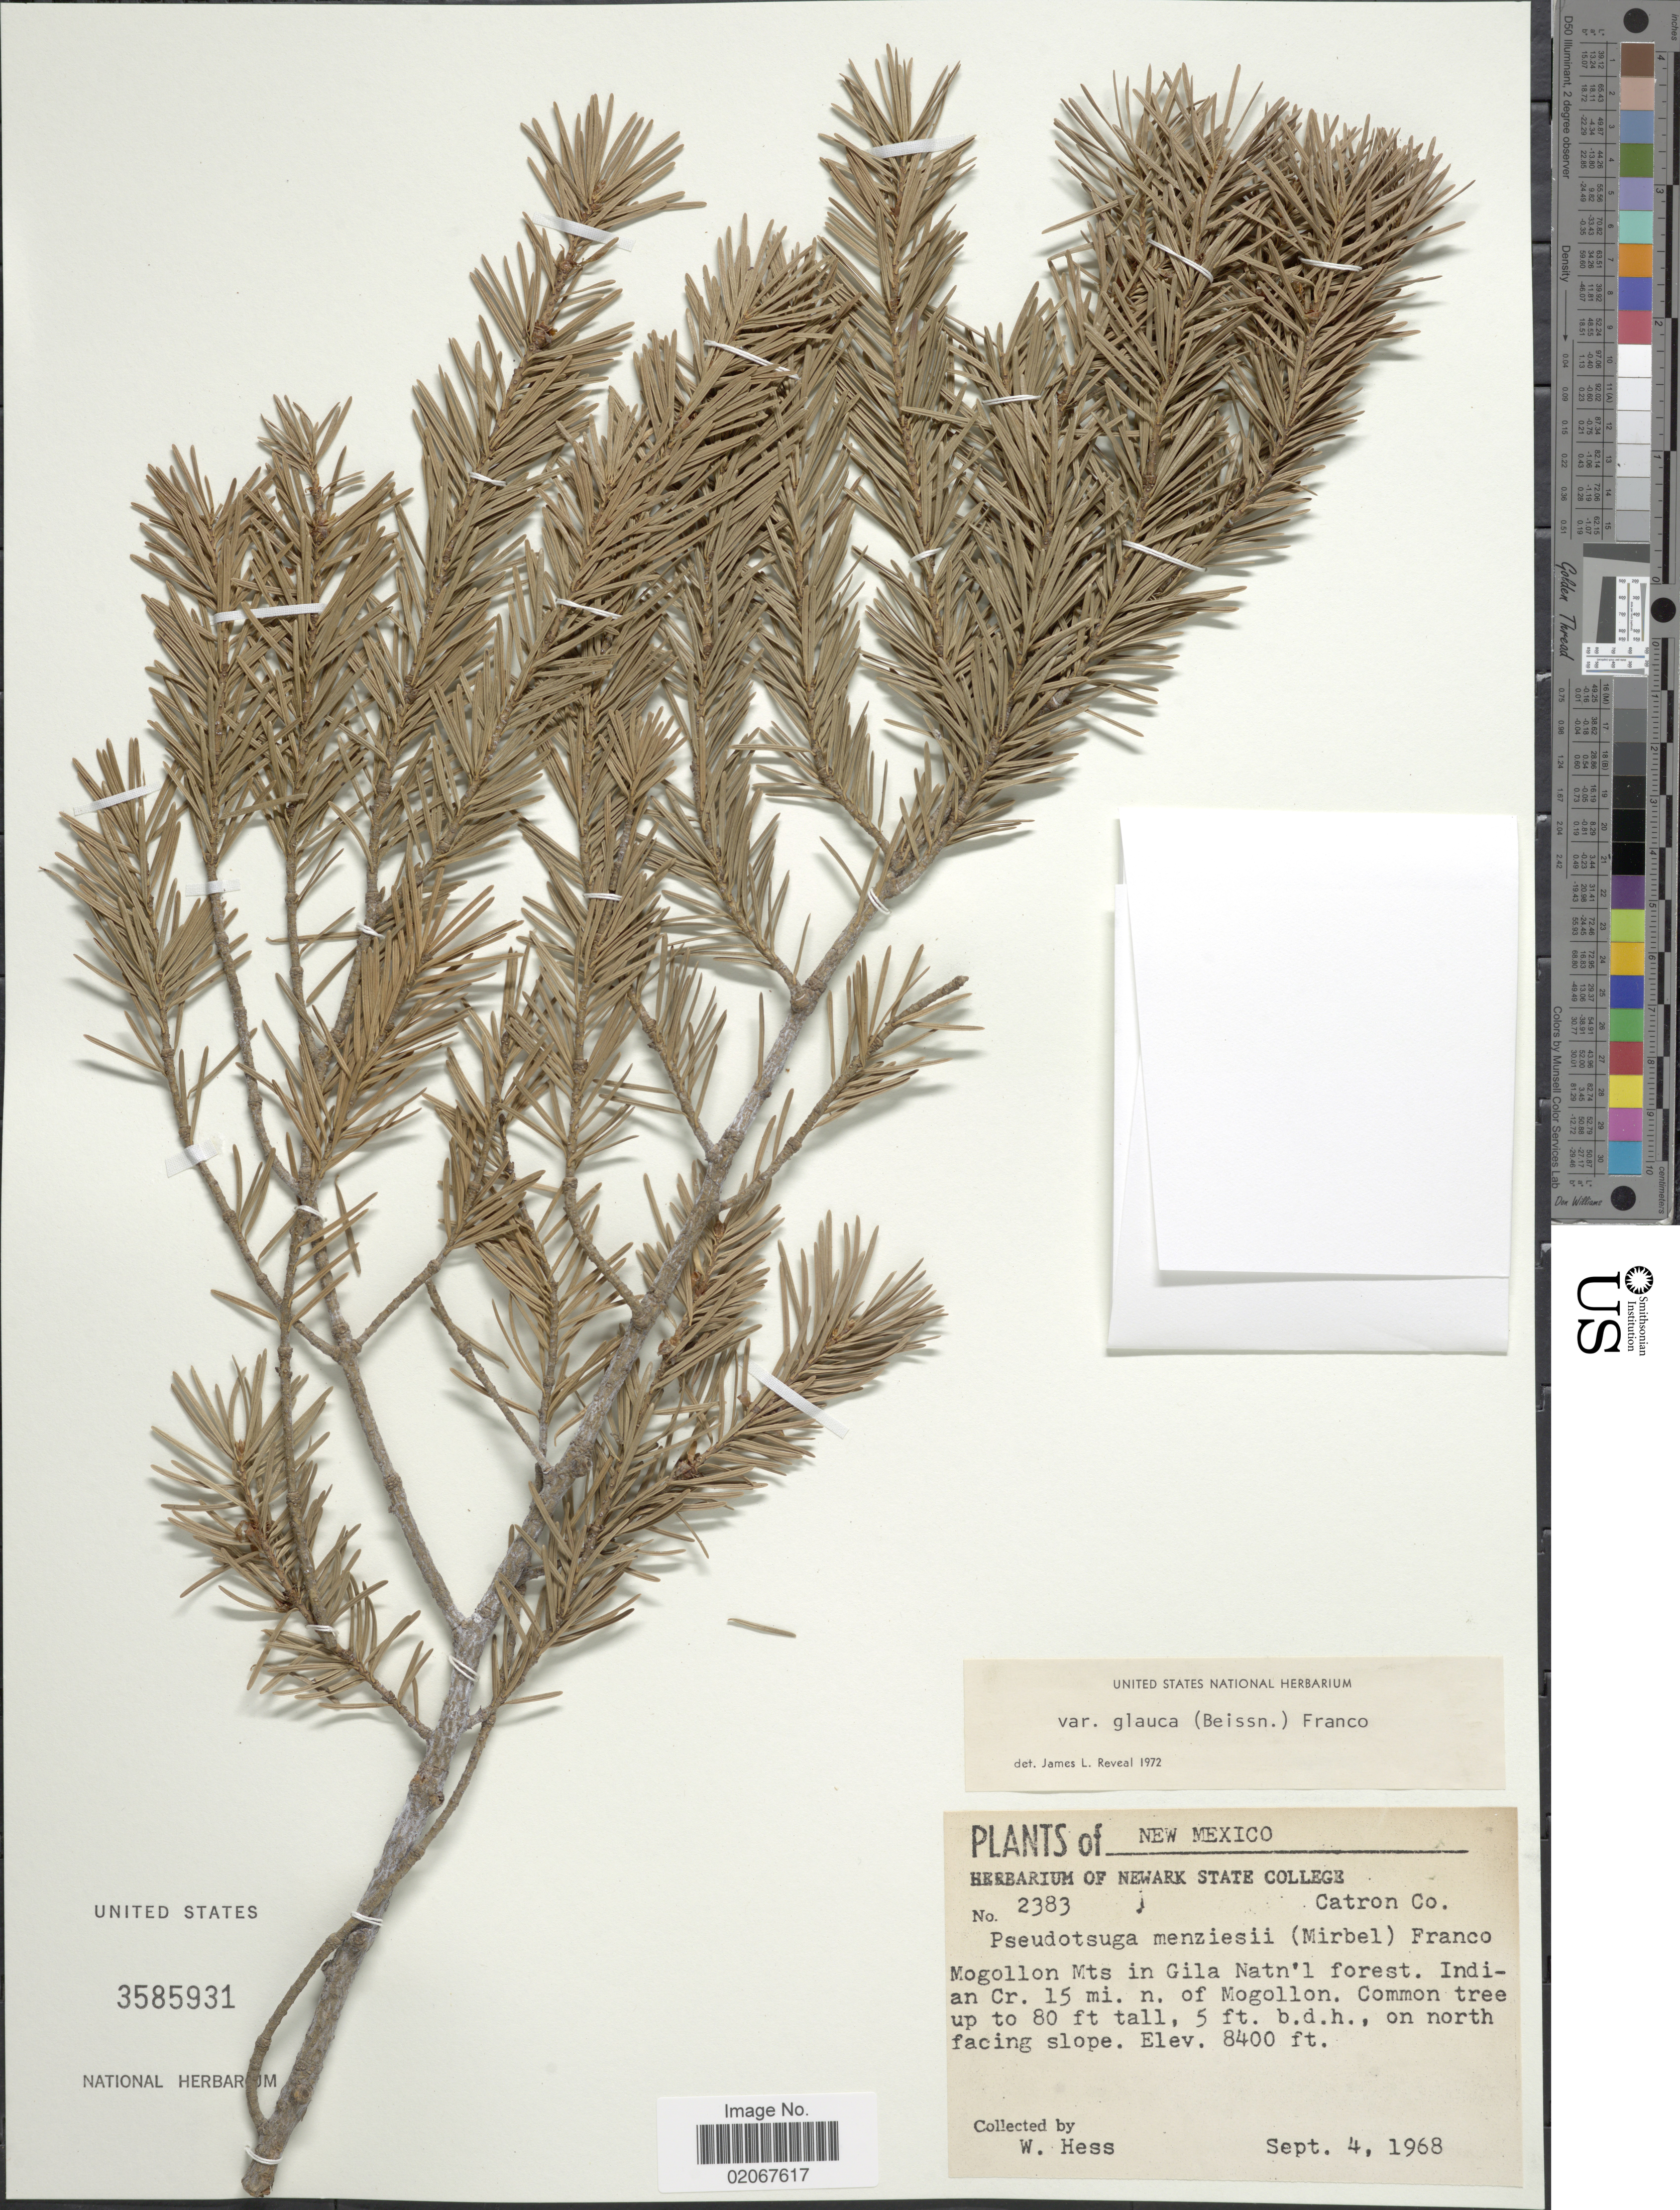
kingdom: Plantae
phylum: Tracheophyta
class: Pinopsida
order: Pinales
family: Pinaceae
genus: Pseudotsuga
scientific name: Pseudotsuga menziesii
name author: (Mirb.) Franco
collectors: W. Hess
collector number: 2383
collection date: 1968-09-04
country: United States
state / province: New Mexico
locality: New Mexico. Mogollon Mts in Gila Natn'l forest.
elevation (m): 2560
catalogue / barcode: US 3585931